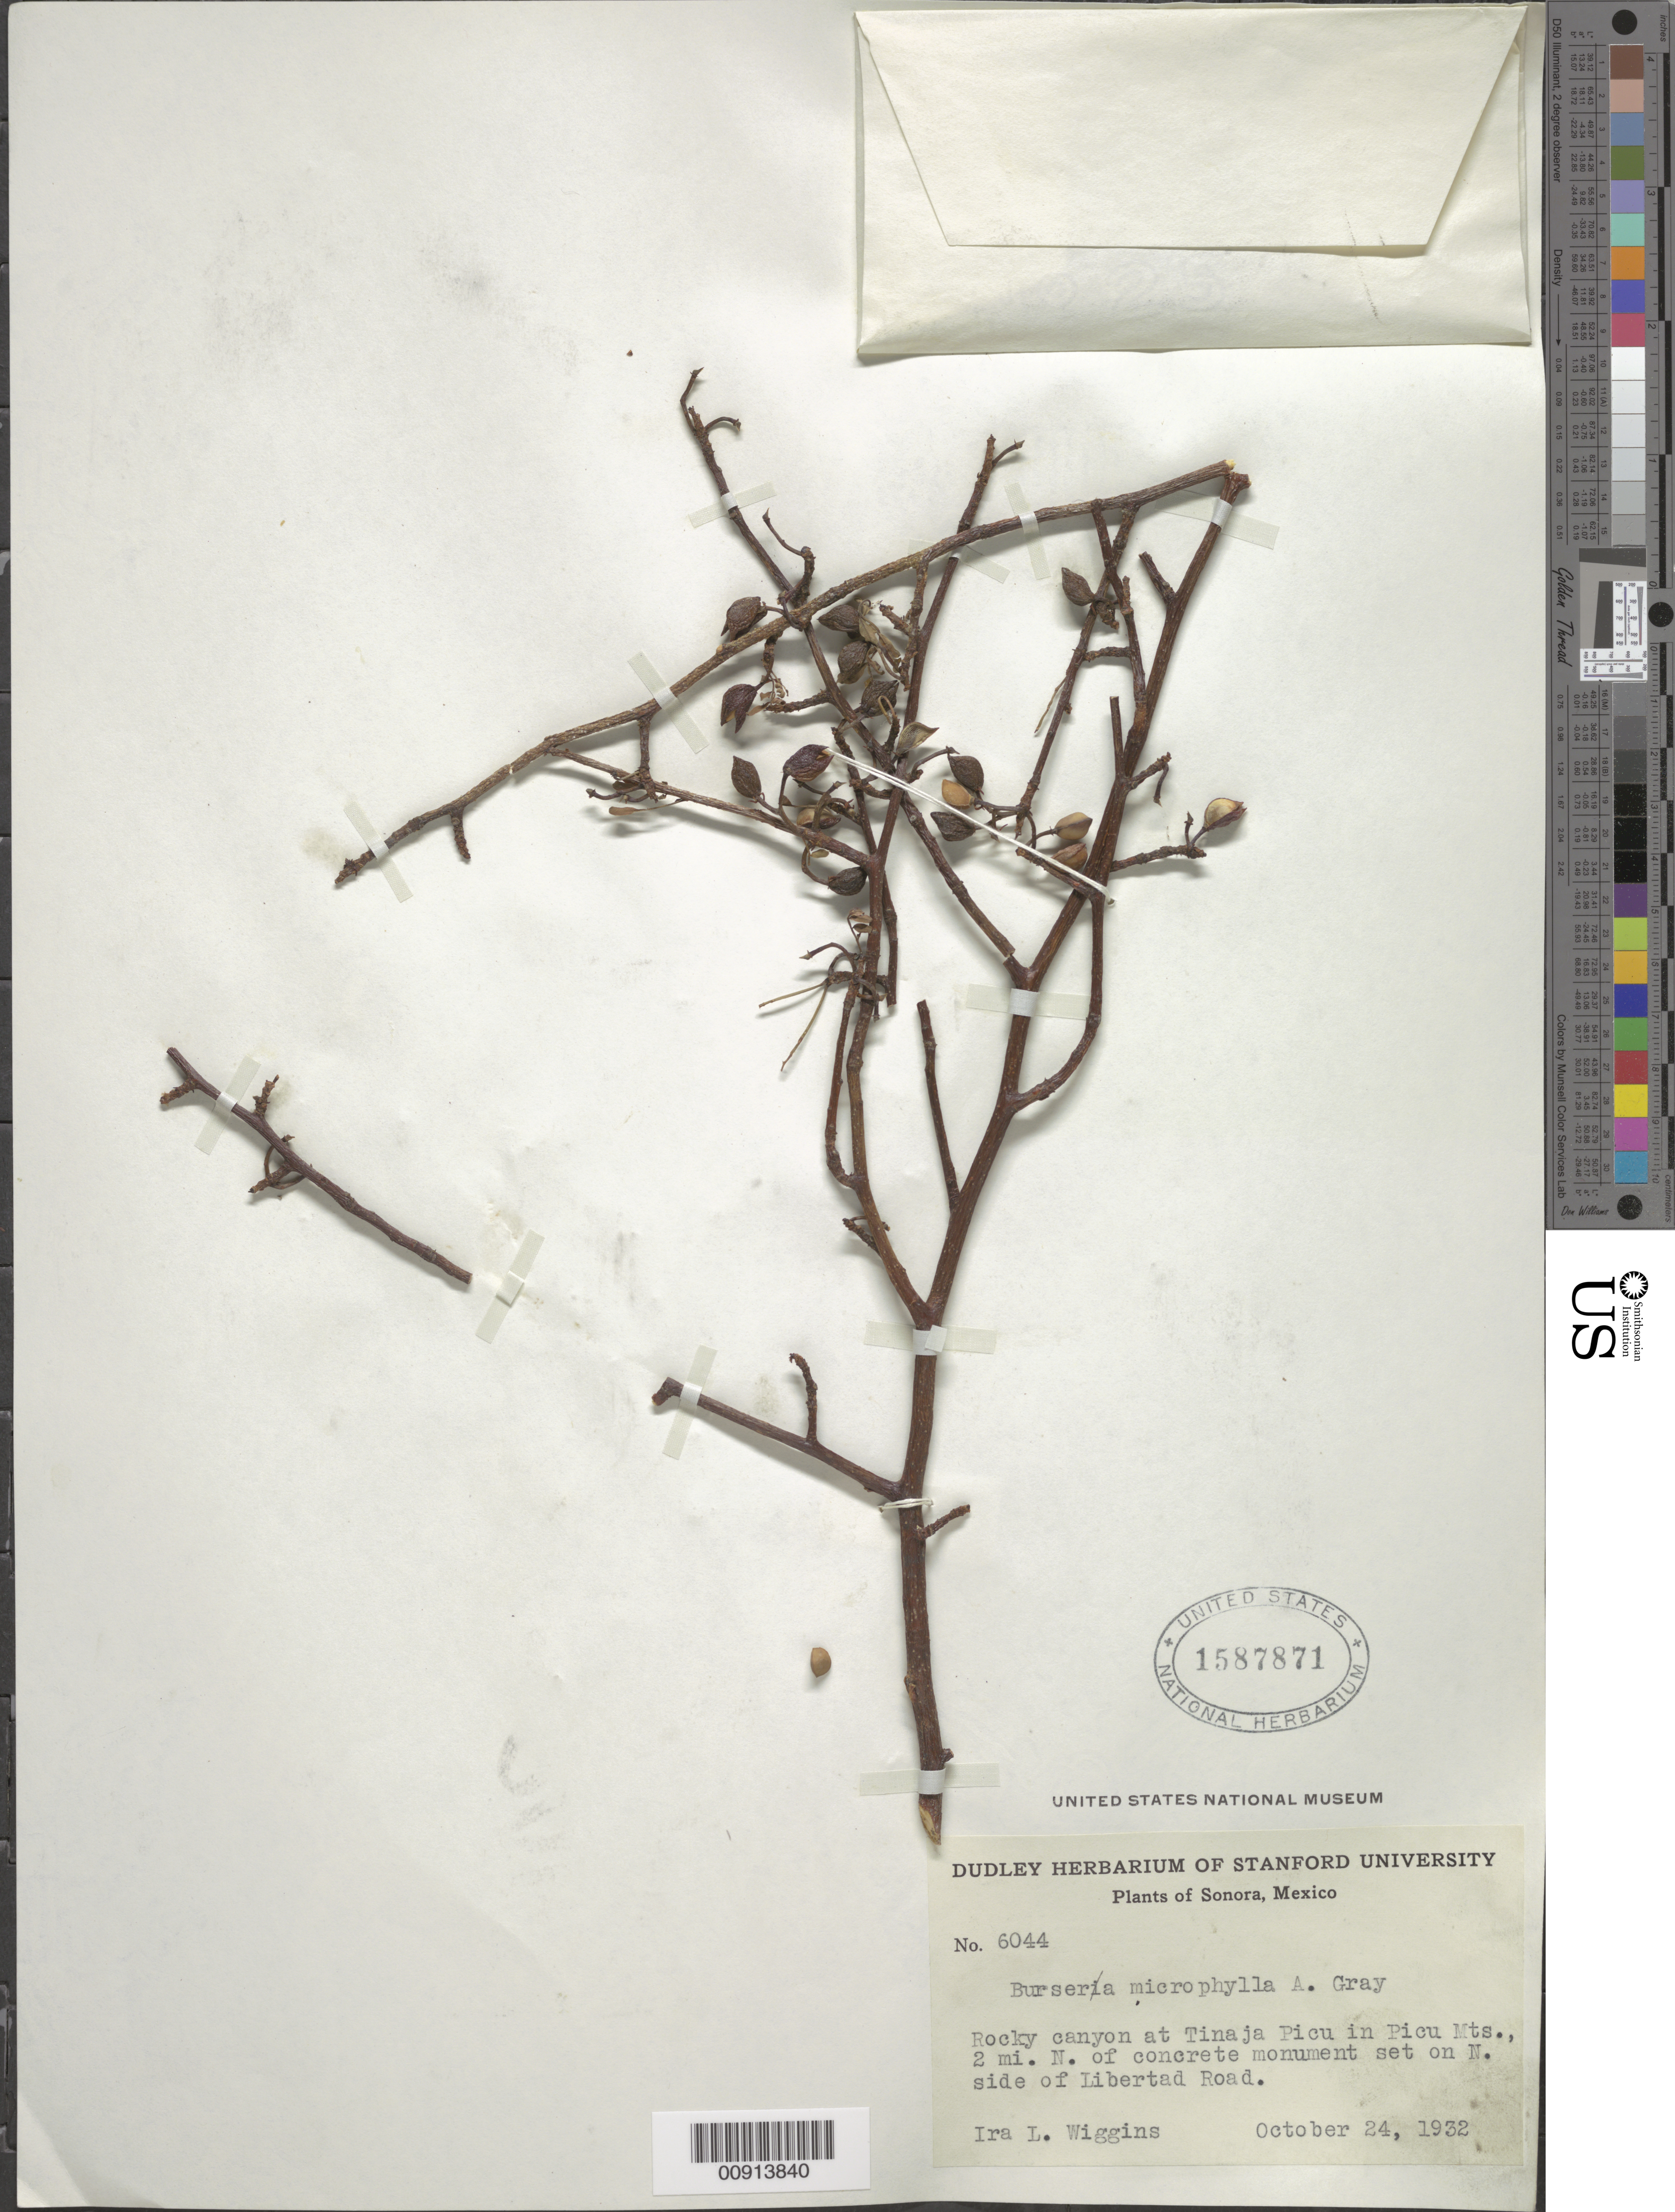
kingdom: Plantae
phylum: Tracheophyta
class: Magnoliopsida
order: Sapindales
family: Burseraceae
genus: Bursera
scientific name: Bursera microphylla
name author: A. Gray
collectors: I. L. Wiggins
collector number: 6044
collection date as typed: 24 Oct 1932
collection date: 1932-10-24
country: Mexico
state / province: Sonora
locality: Rocky canyon at Tinaja Picu in Picu Mts., 2 mi. N of concrete monument set of N side of Libertad Road.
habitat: Rocky canyon.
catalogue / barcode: US 1587871